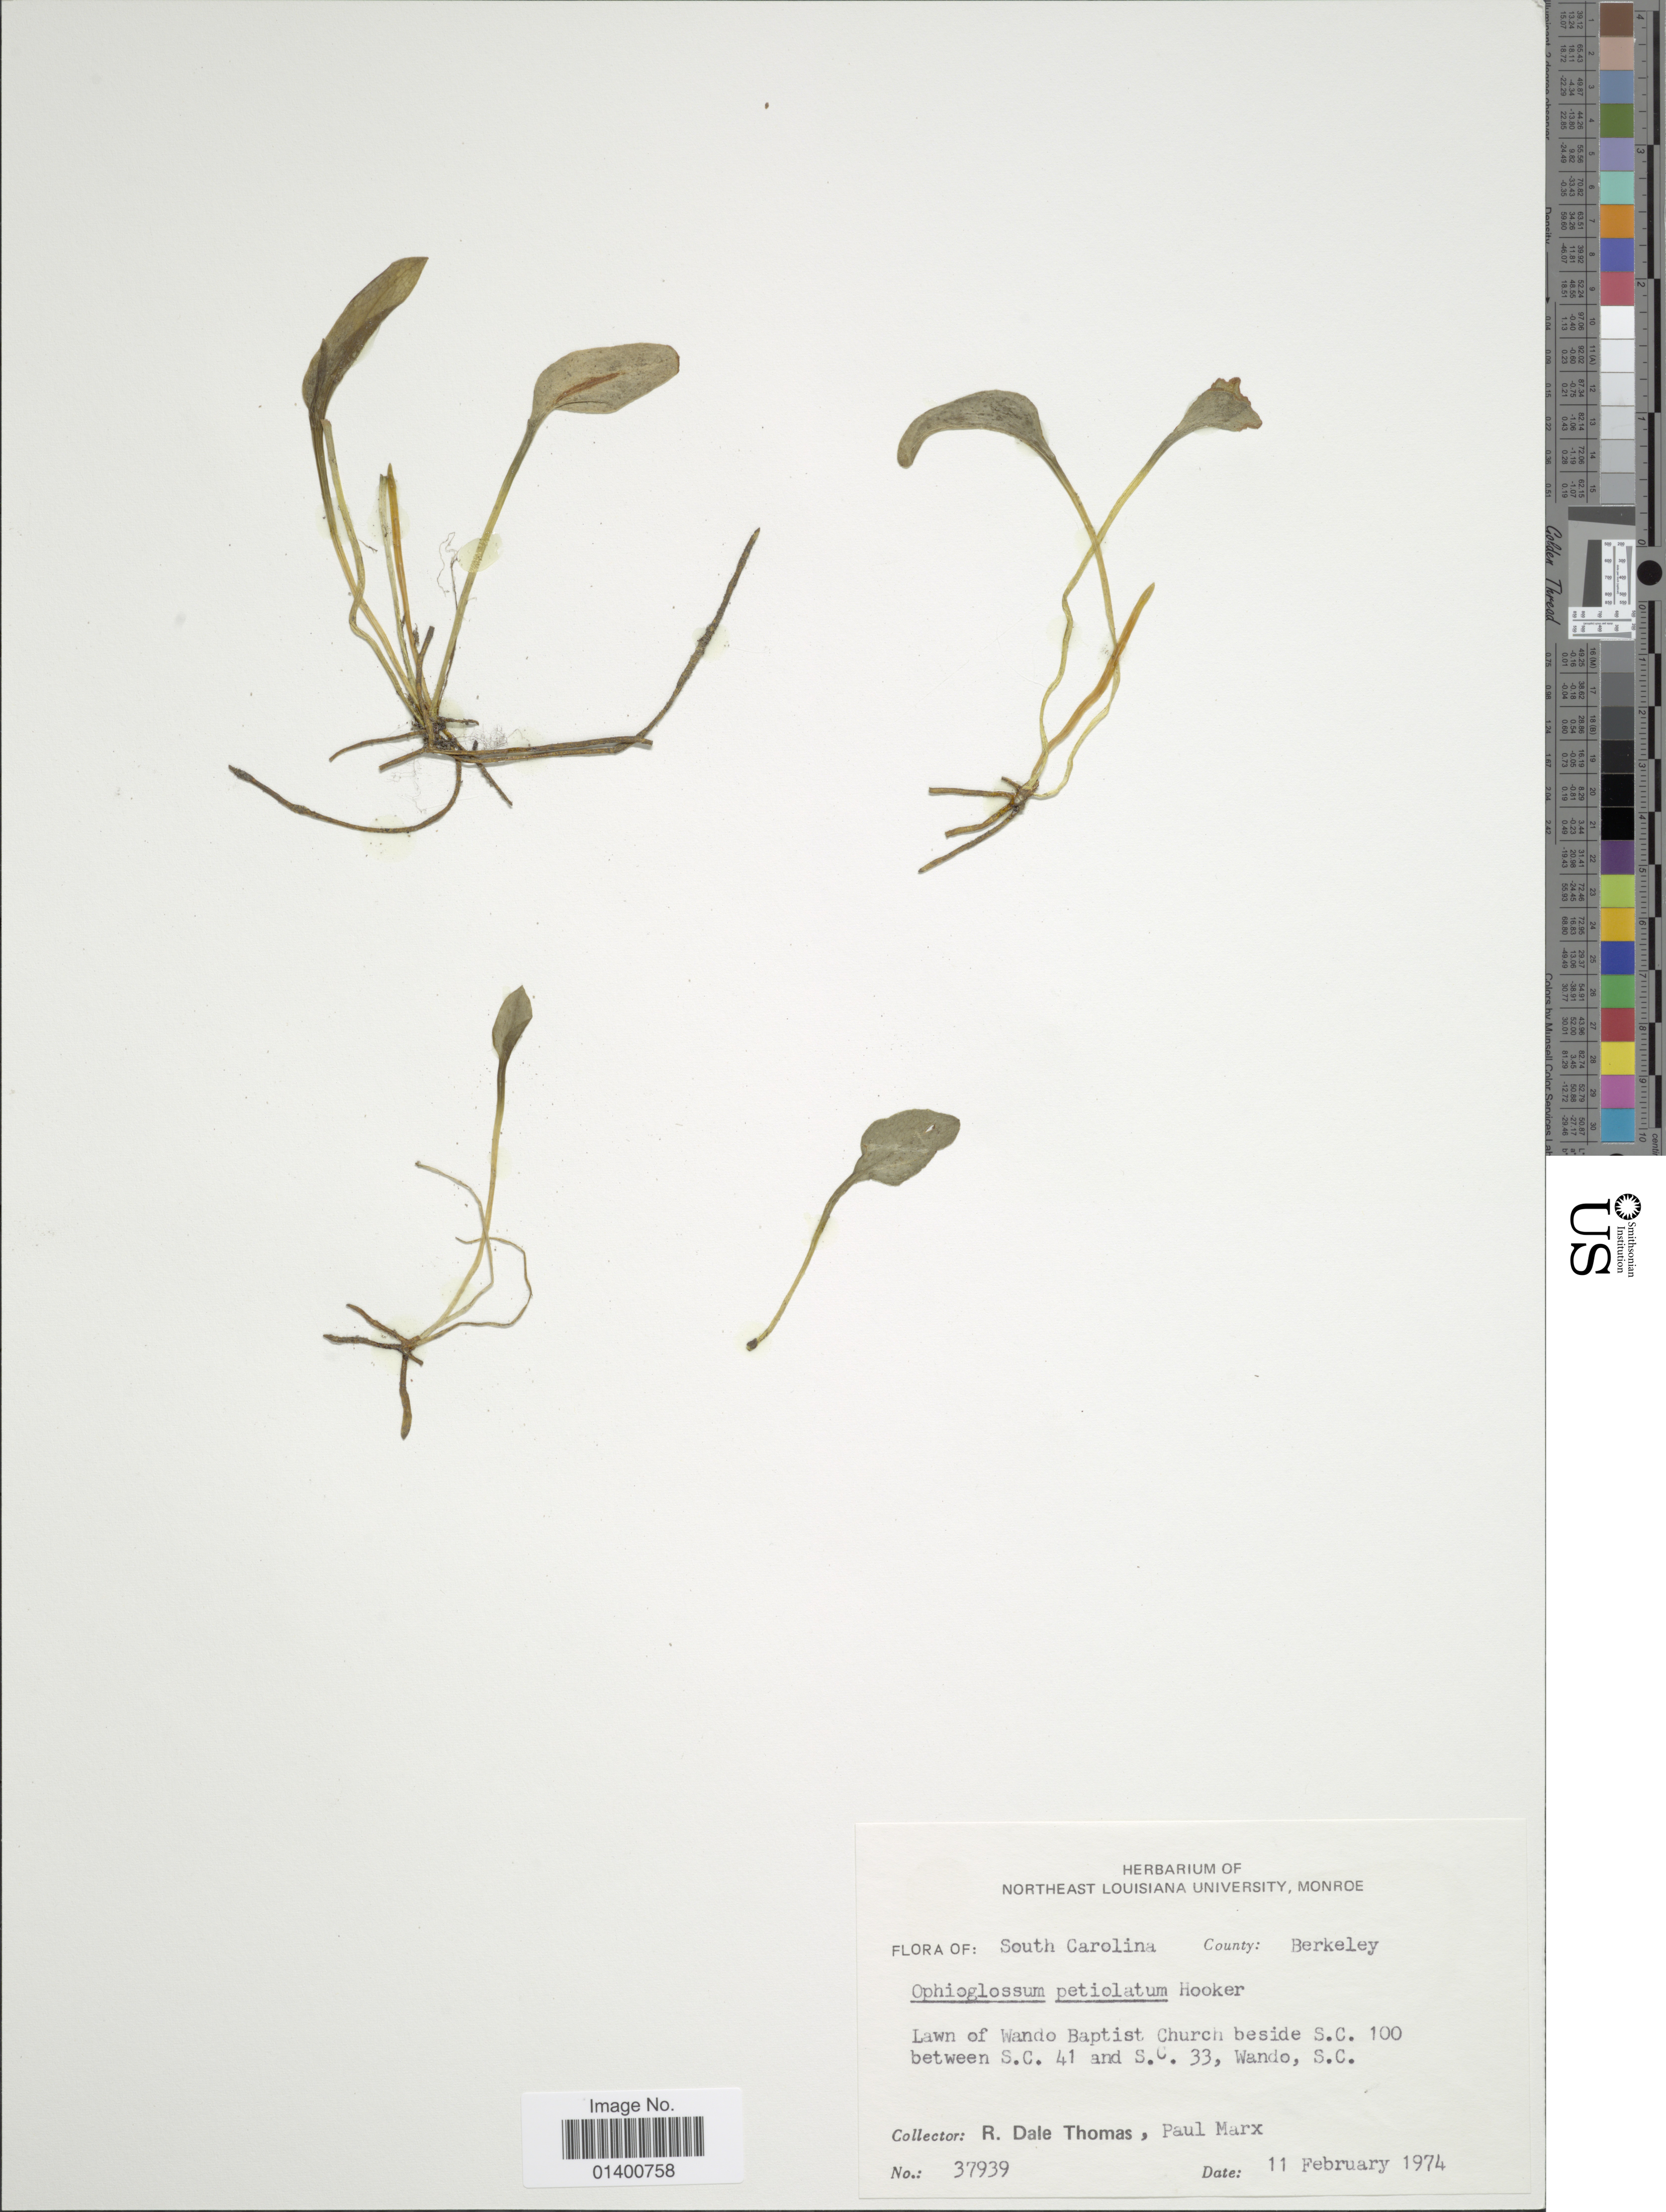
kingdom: Plantae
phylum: Tracheophyta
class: Polypodiopsida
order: Ophioglossales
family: Ophioglossaceae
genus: Ophioglossum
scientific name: Ophioglossum petiolatum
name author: Hook.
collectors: R. Thomas & P. Marx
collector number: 37939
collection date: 1974-02-11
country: United States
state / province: South Carolina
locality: County Berkeley, Lawn of Wando Baptist Church beside S.C. 100 between S.C. 41 and S.C. 33, Wando